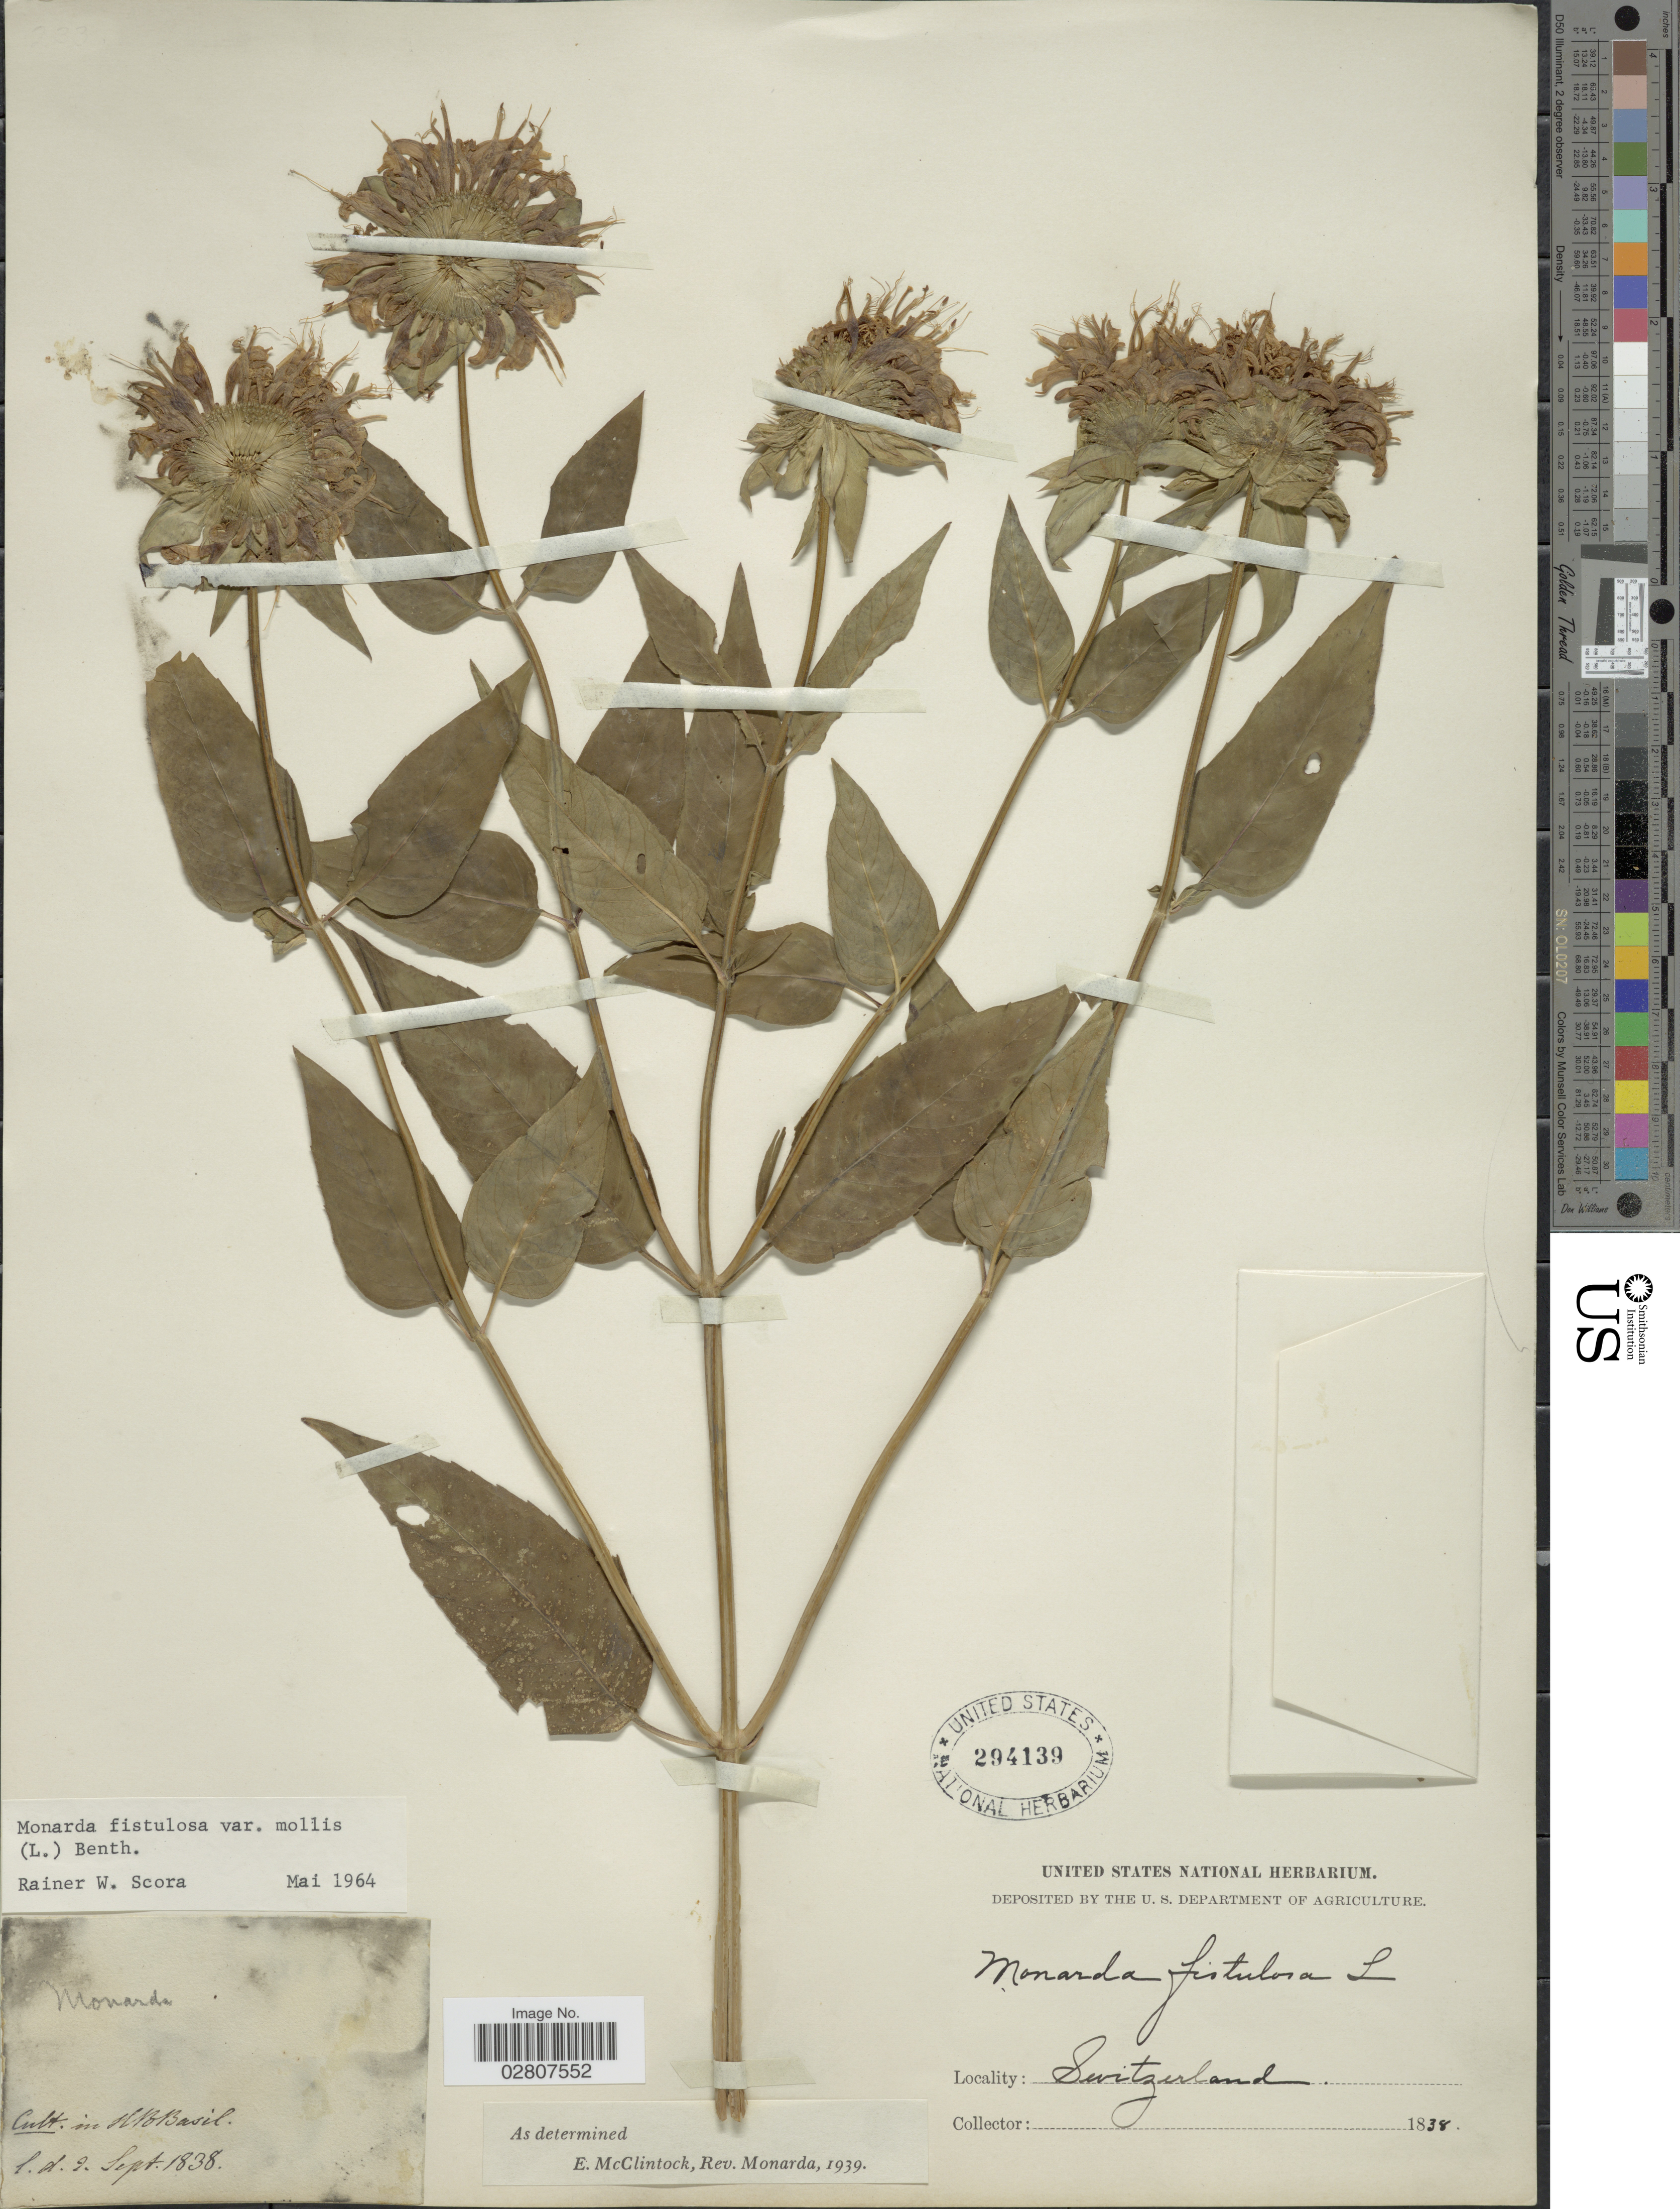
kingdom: Plantae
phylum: Tracheophyta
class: Magnoliopsida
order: Lamiales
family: Lamiaceae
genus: Monarda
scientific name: Monarda fistulosa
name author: L.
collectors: ex herb. United States National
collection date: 1838-09-02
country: Switzerland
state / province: Basel-Stadt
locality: Cult. in H.B. Basil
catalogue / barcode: US 294139